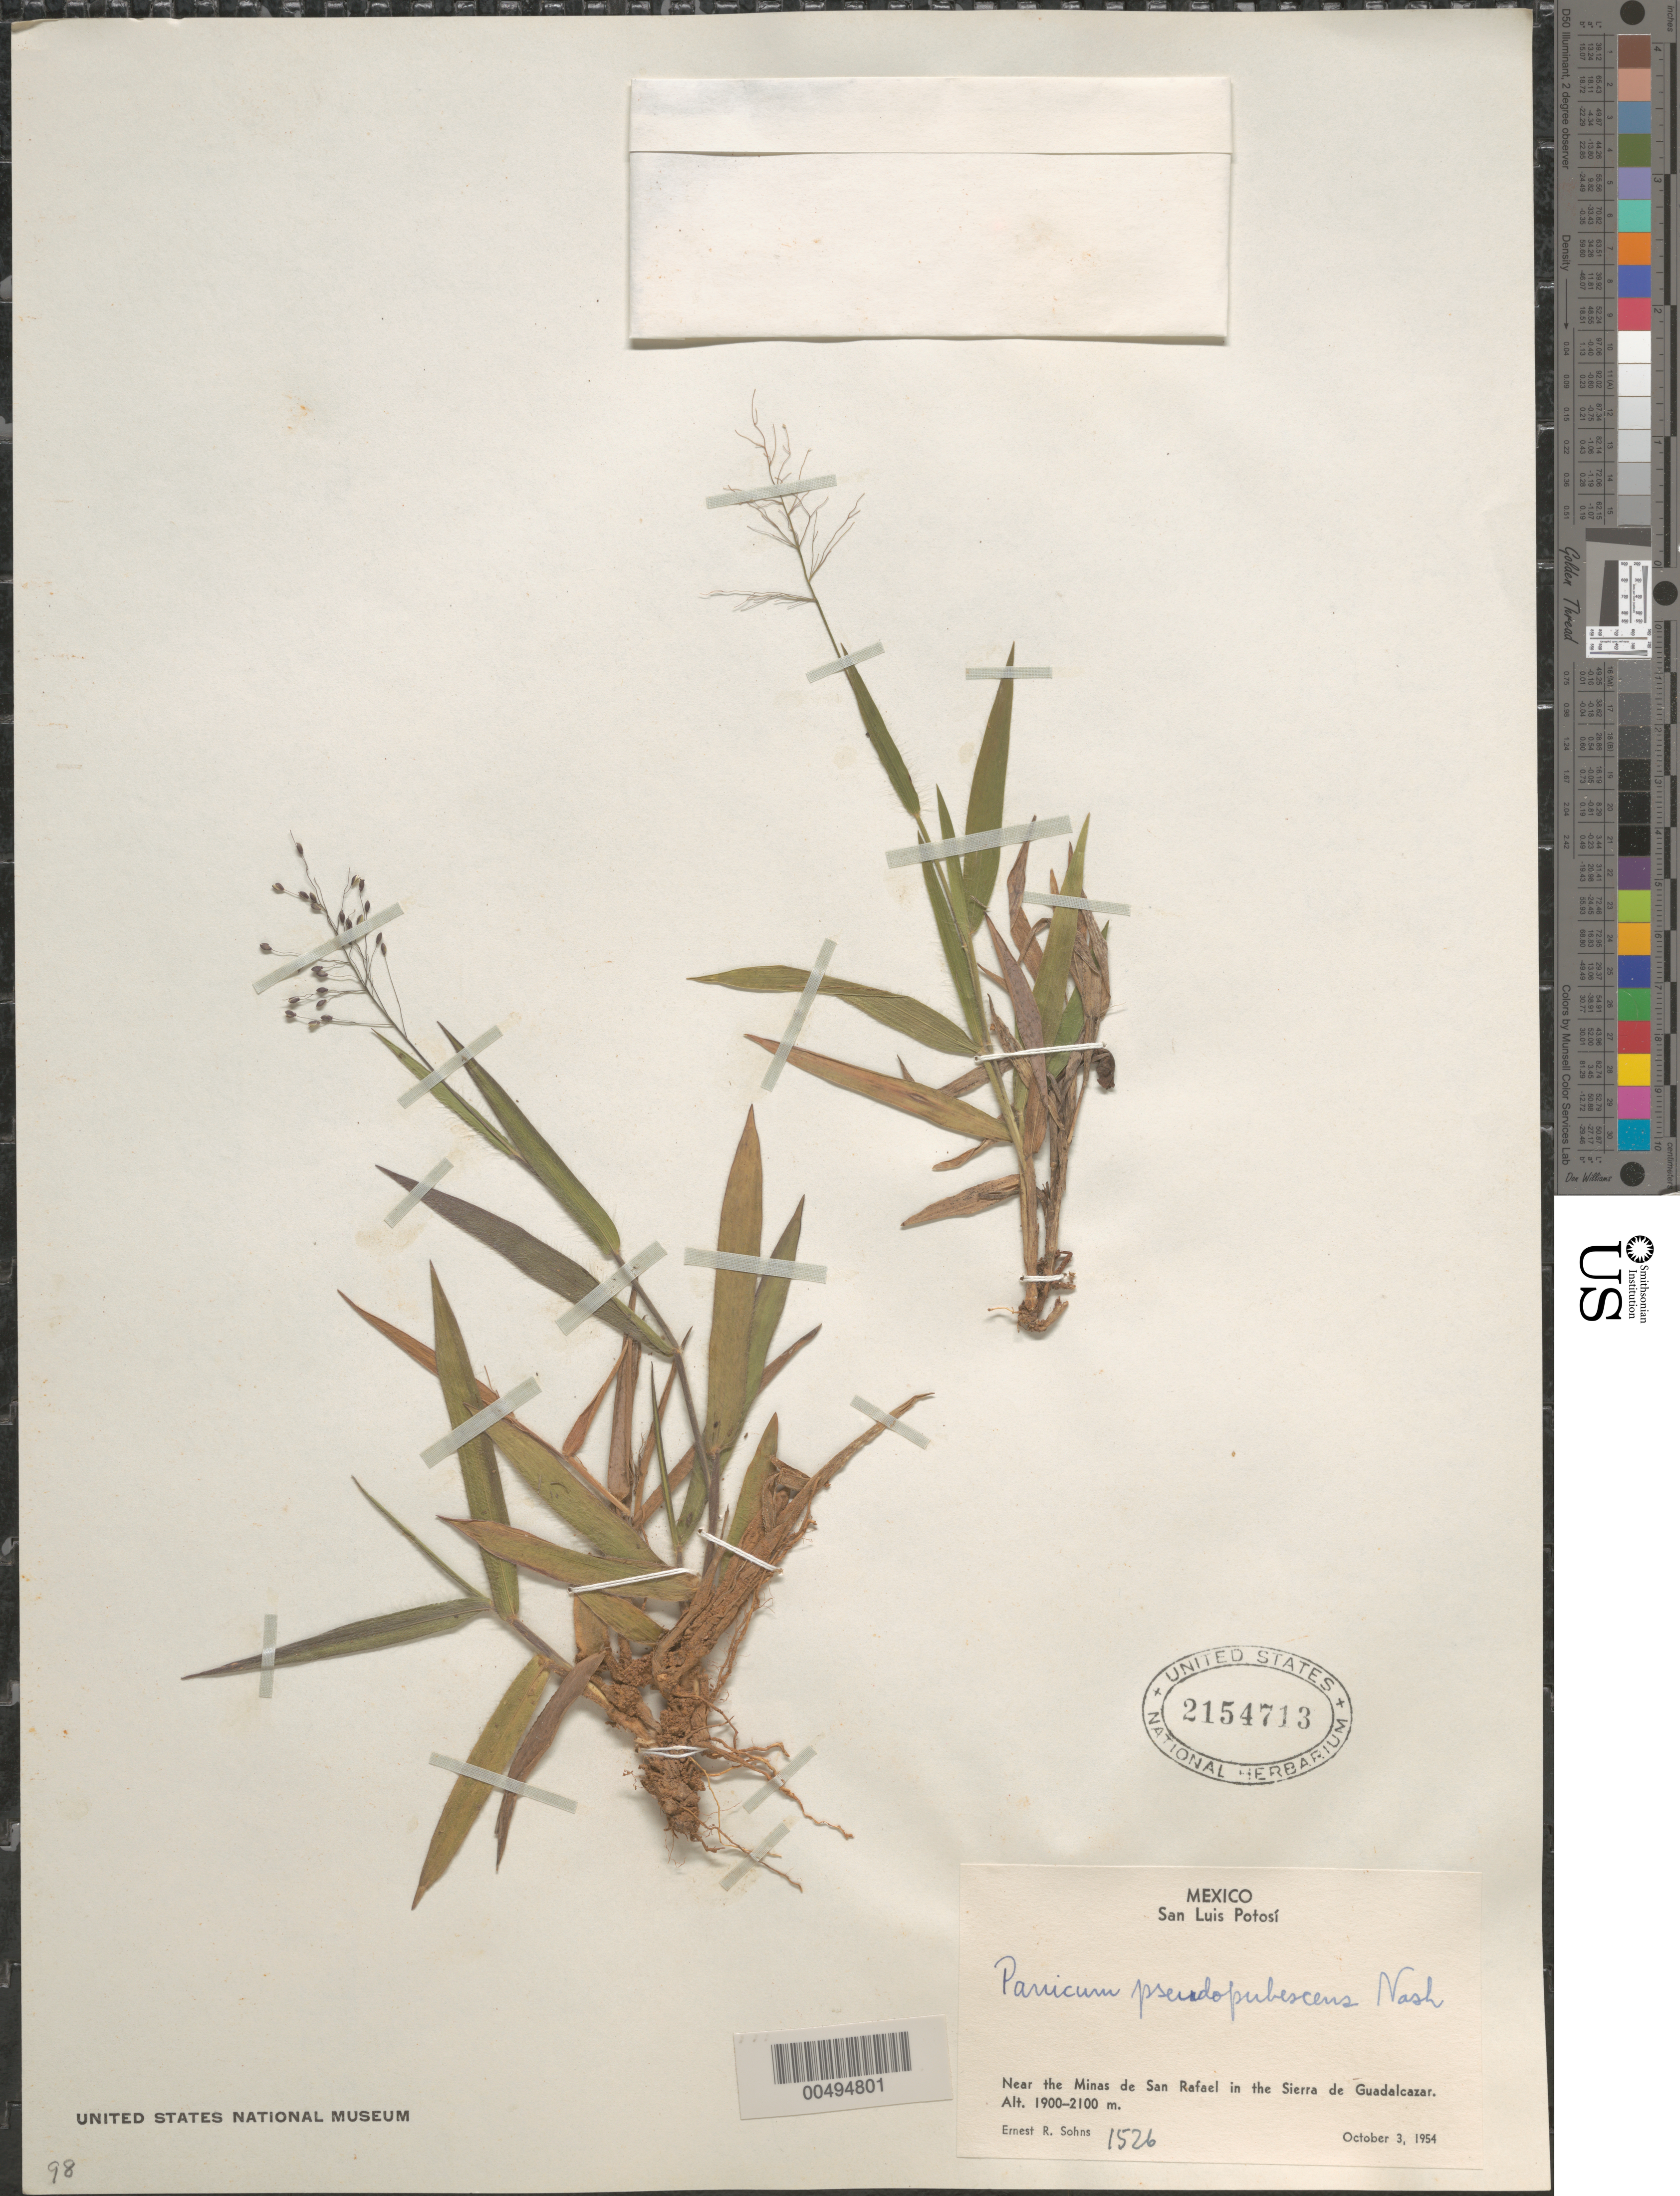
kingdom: Plantae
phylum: Tracheophyta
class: Liliopsida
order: Poales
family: Poaceae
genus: Panicum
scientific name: Panicum lanuginosum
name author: Elliott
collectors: E. R. Sohns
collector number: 1526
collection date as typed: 3 Oct 1954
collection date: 1954-10-03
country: Mexico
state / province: San Luis Potosi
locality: Near the Minas de San Rafael in the Sierra de Guadalcazar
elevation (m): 1900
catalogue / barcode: US 2154713